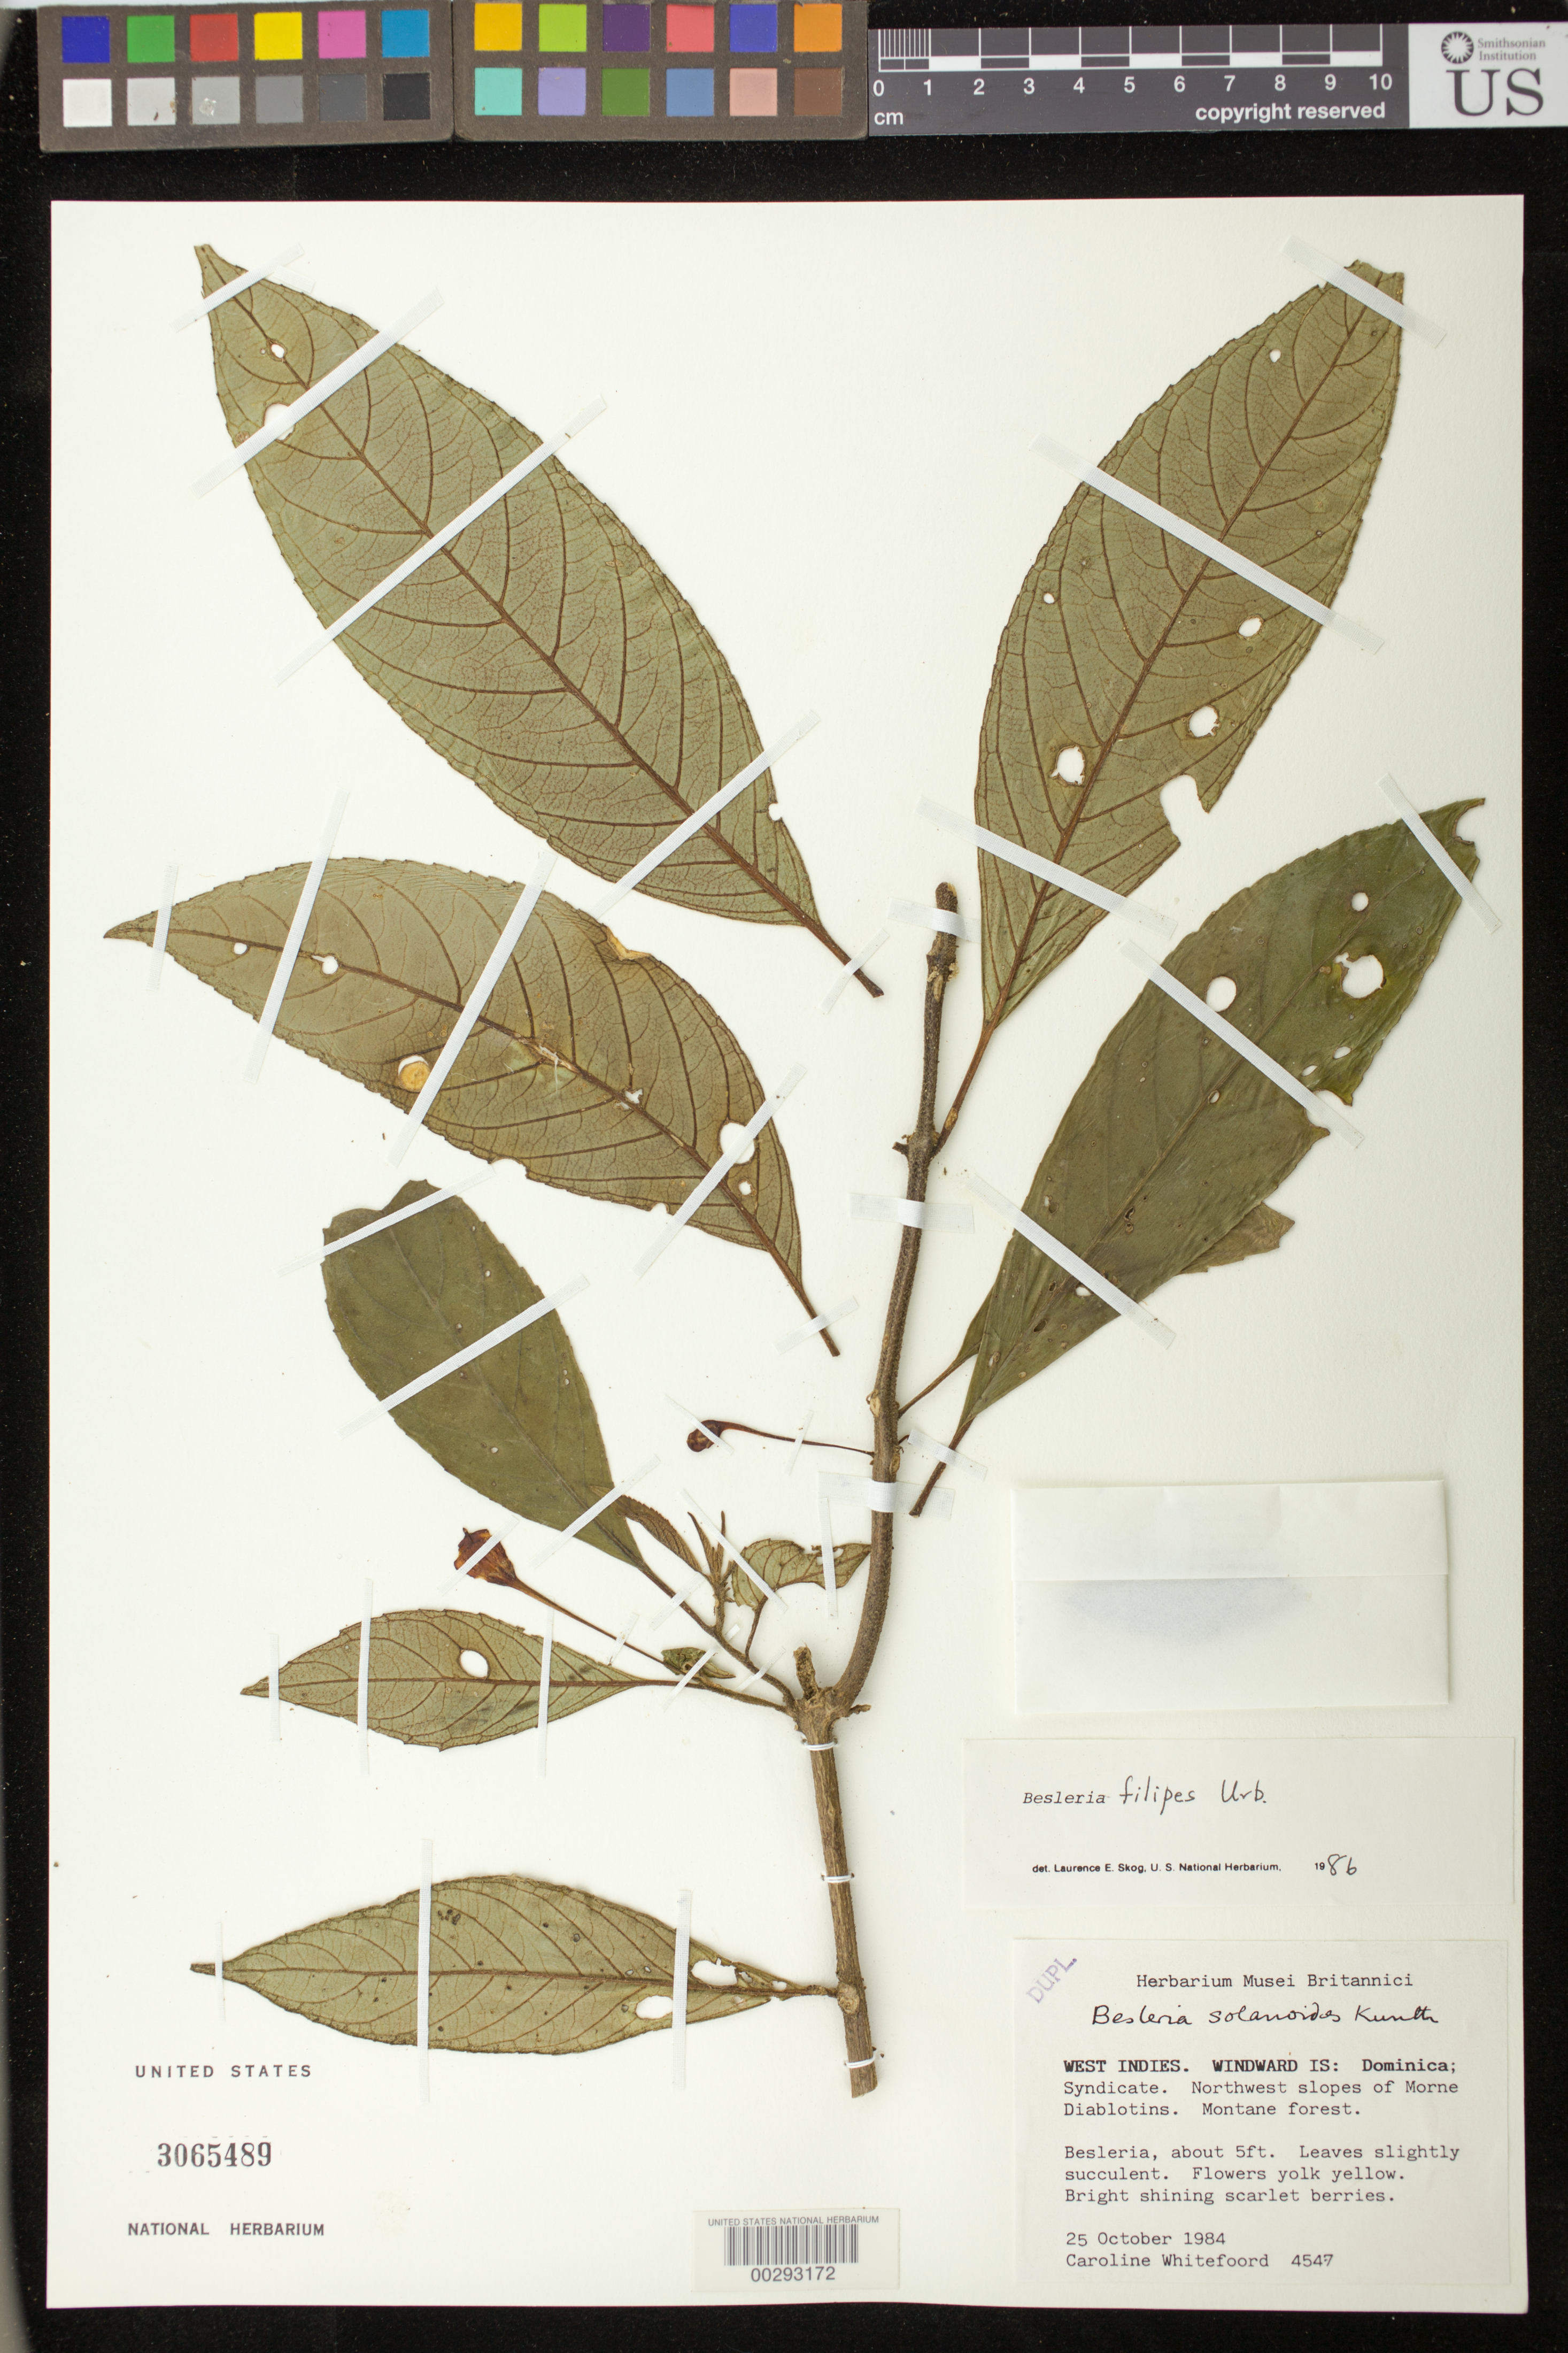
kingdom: Plantae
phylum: Tracheophyta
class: Magnoliopsida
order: Lamiales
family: Gesneriaceae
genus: Besleria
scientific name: Besleria filipes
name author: Urb.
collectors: C. Whitefoord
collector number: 4547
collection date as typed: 25 Oct 1984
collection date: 1984-10-25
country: Dominica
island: Dominica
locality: NW slopes of Morne Diablotins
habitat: Montane forest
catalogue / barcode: US 3065489